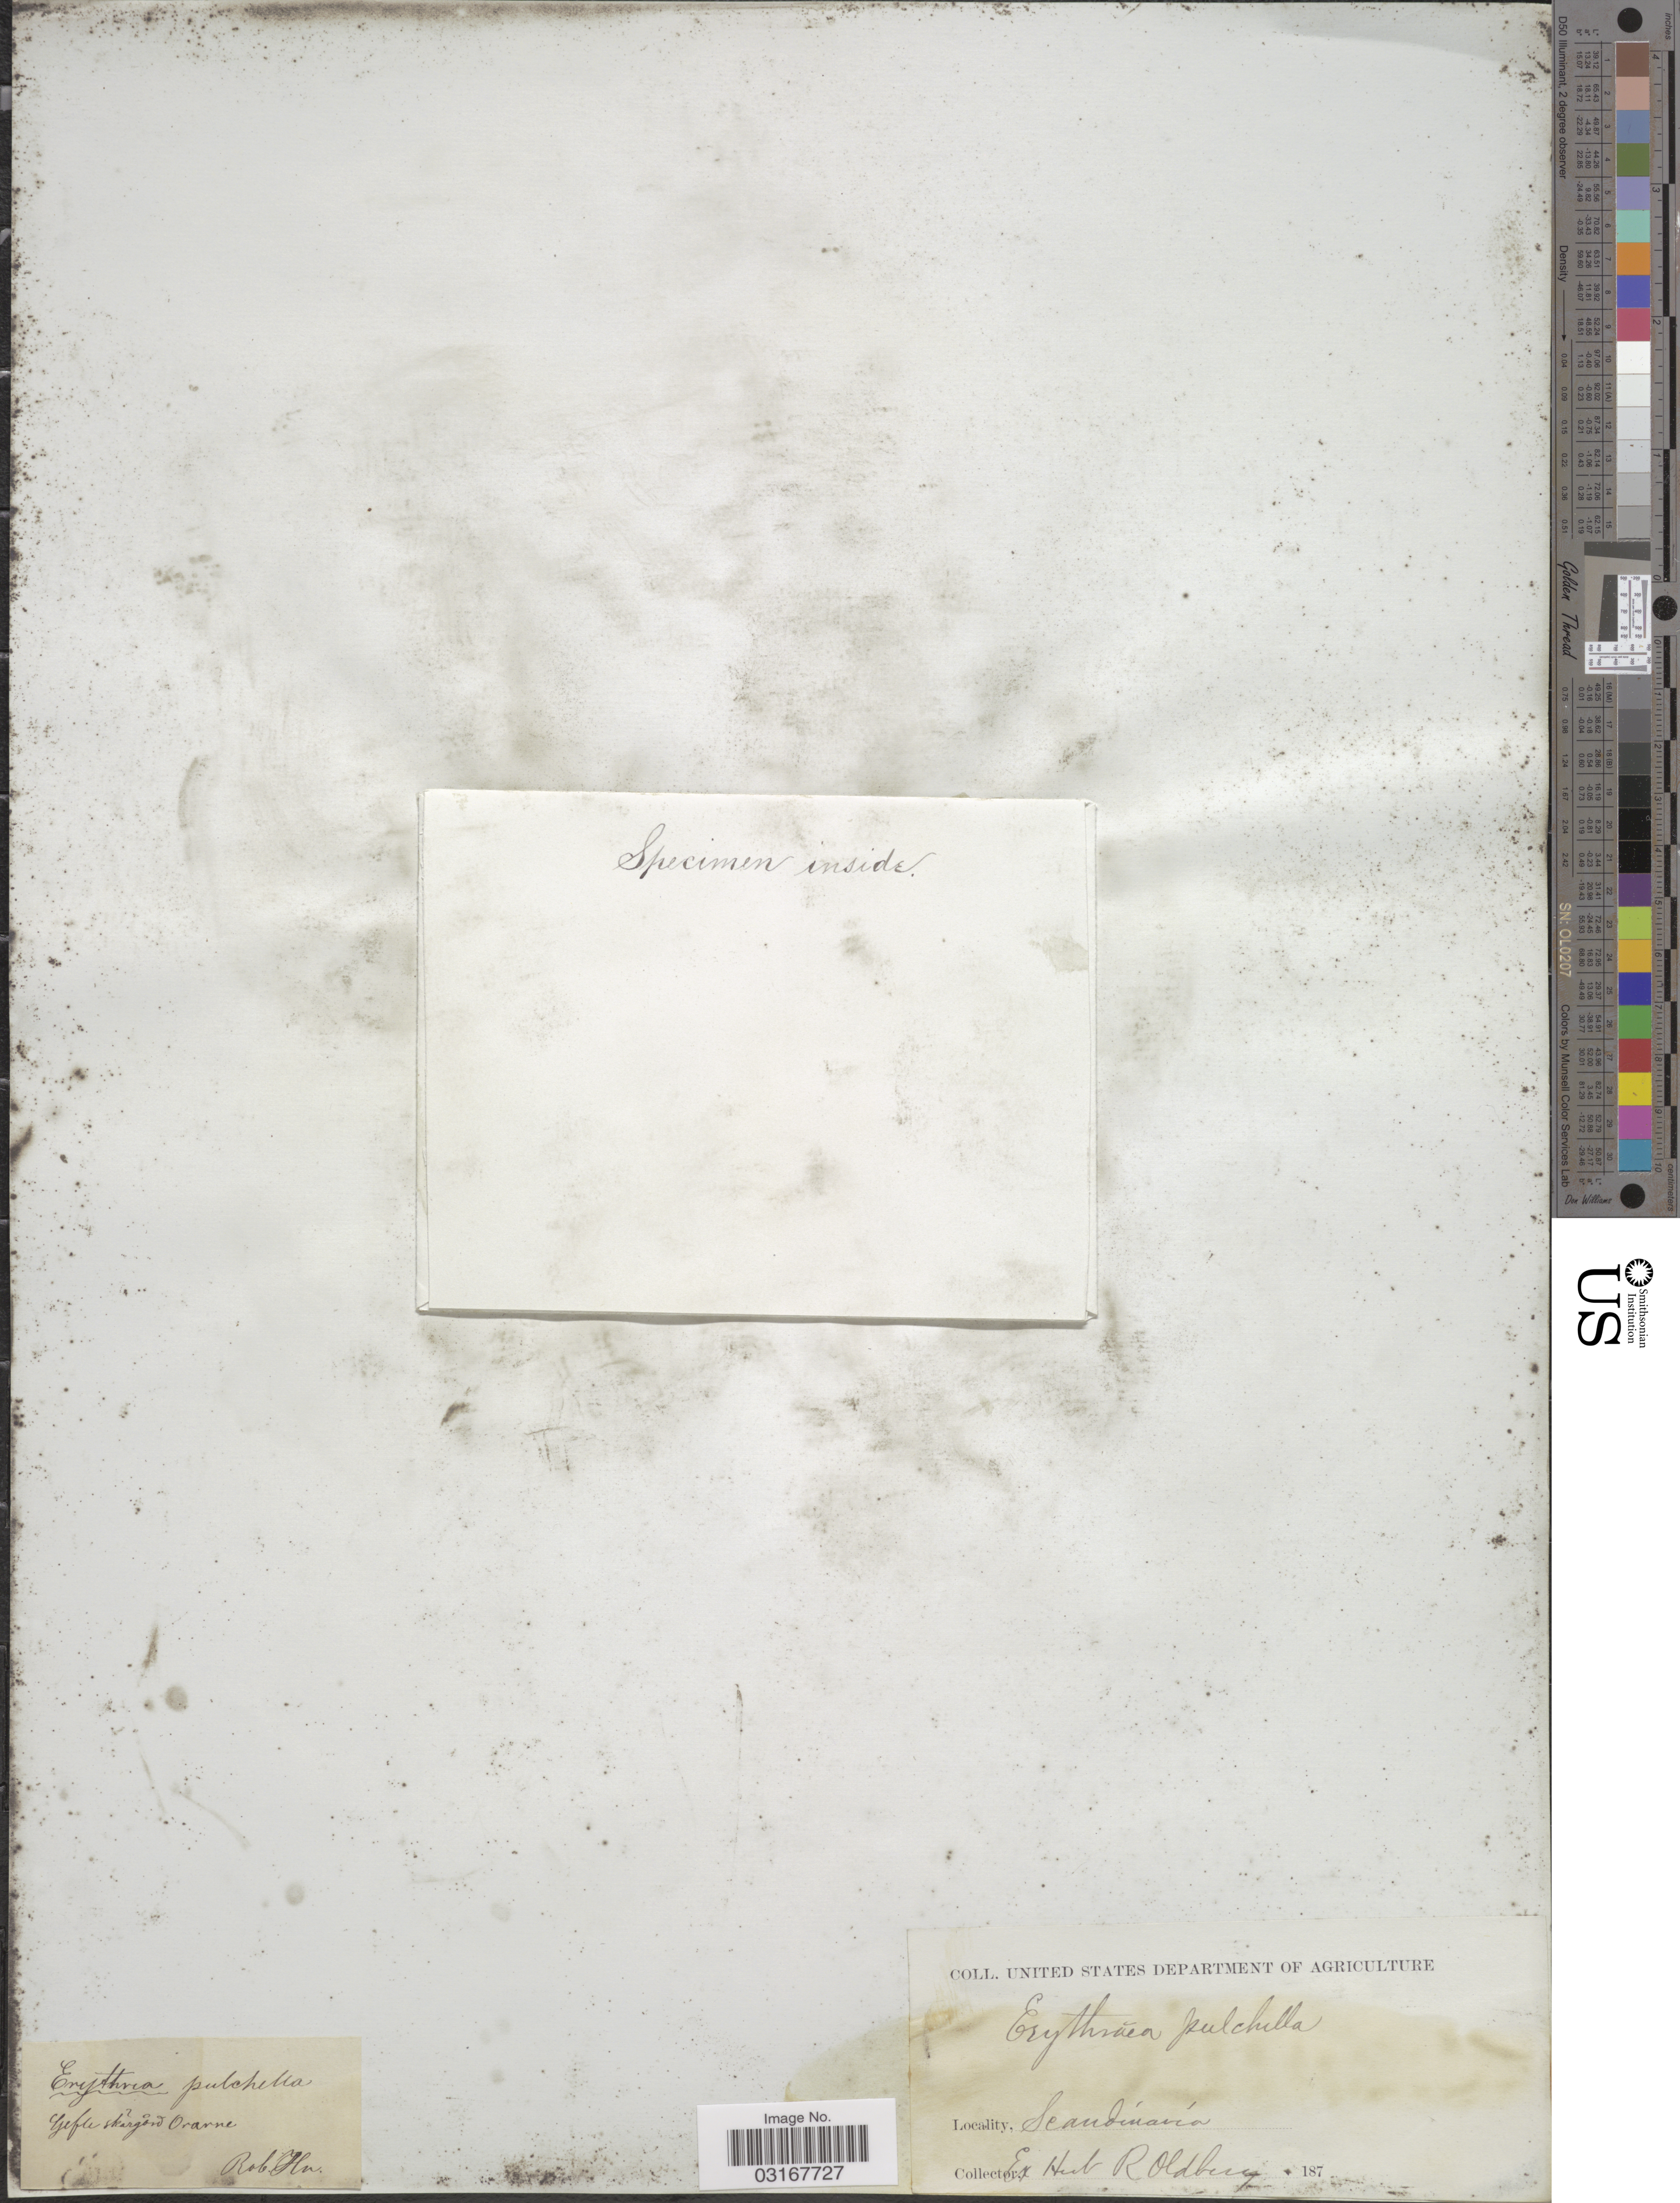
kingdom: Plantae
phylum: Tracheophyta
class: Magnoliopsida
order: Gentianales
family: Gentianaceae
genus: Centaurium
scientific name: Centaurium pulchellum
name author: (Sw.) Druce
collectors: ex herb. R. Oldberg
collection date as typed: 187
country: Sweden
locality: Gefle Skargard Orarne. Scandinavia.